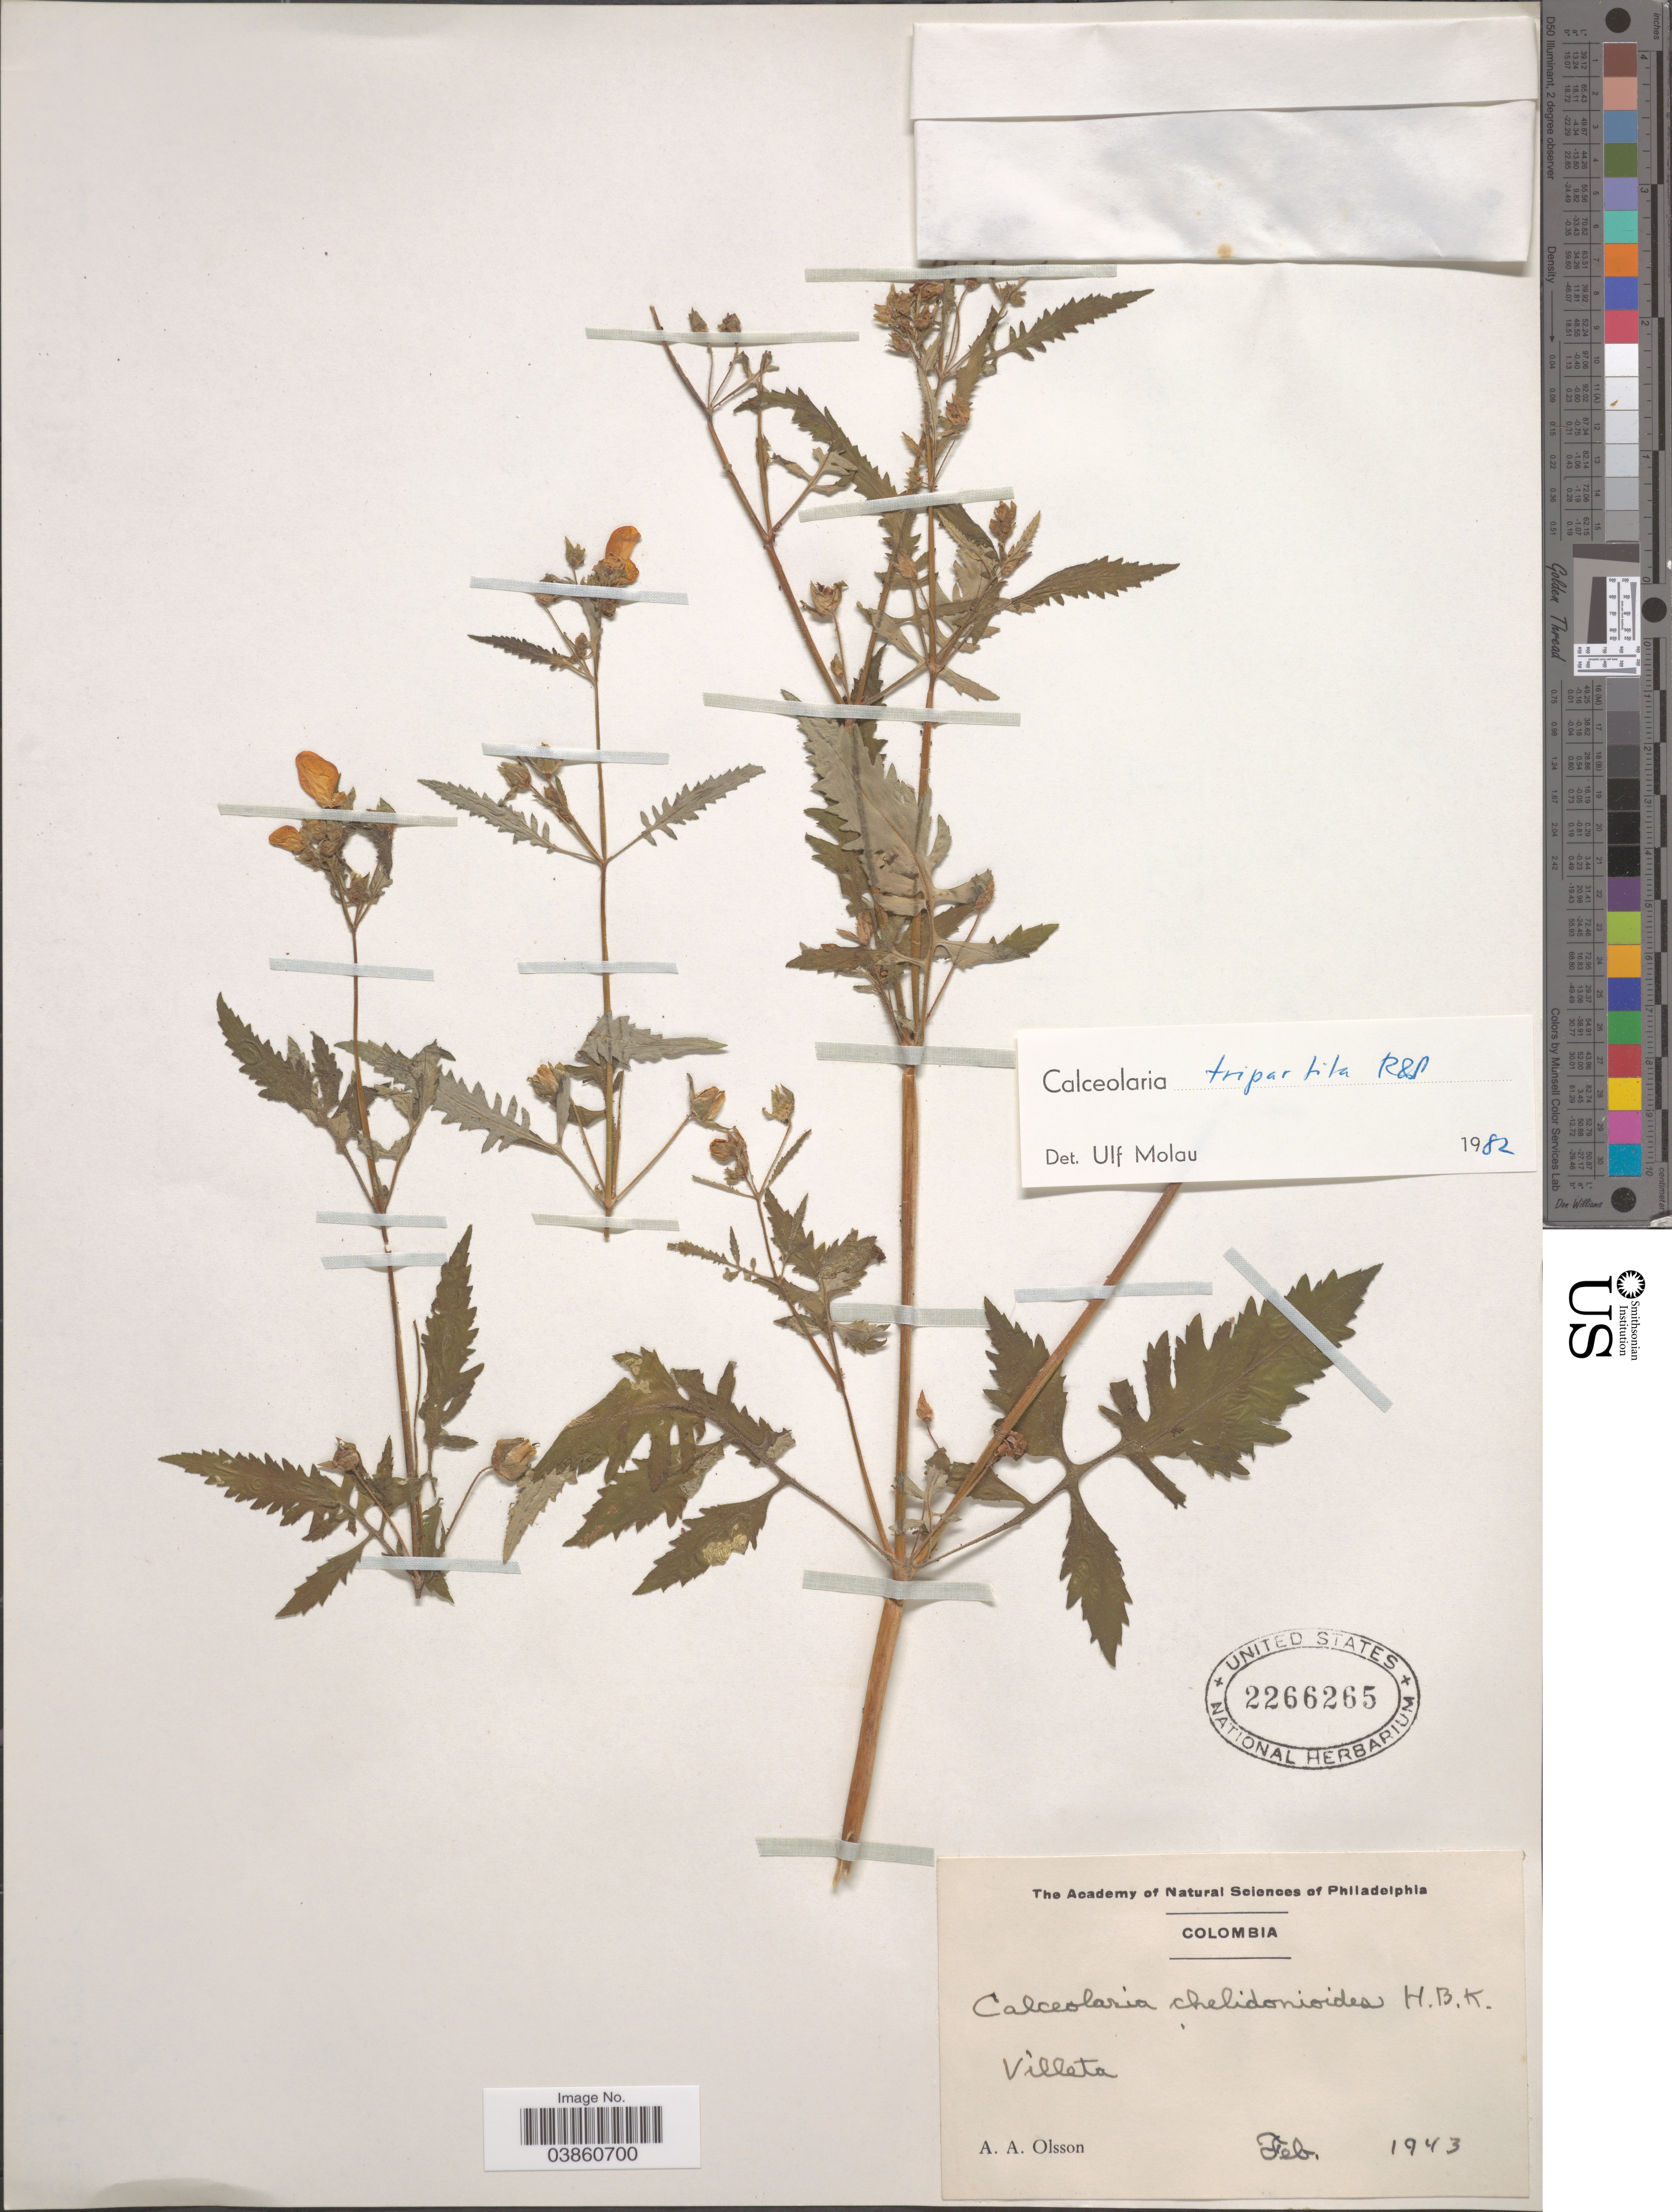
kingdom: Plantae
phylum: Tracheophyta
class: Magnoliopsida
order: Lamiales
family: Calceolariaceae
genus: Calceolaria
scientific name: Calceolaria tripartita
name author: Ruiz & Pav.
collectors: A. Olsson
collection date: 1943-02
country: Colombia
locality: Villeta.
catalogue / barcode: US 2266265